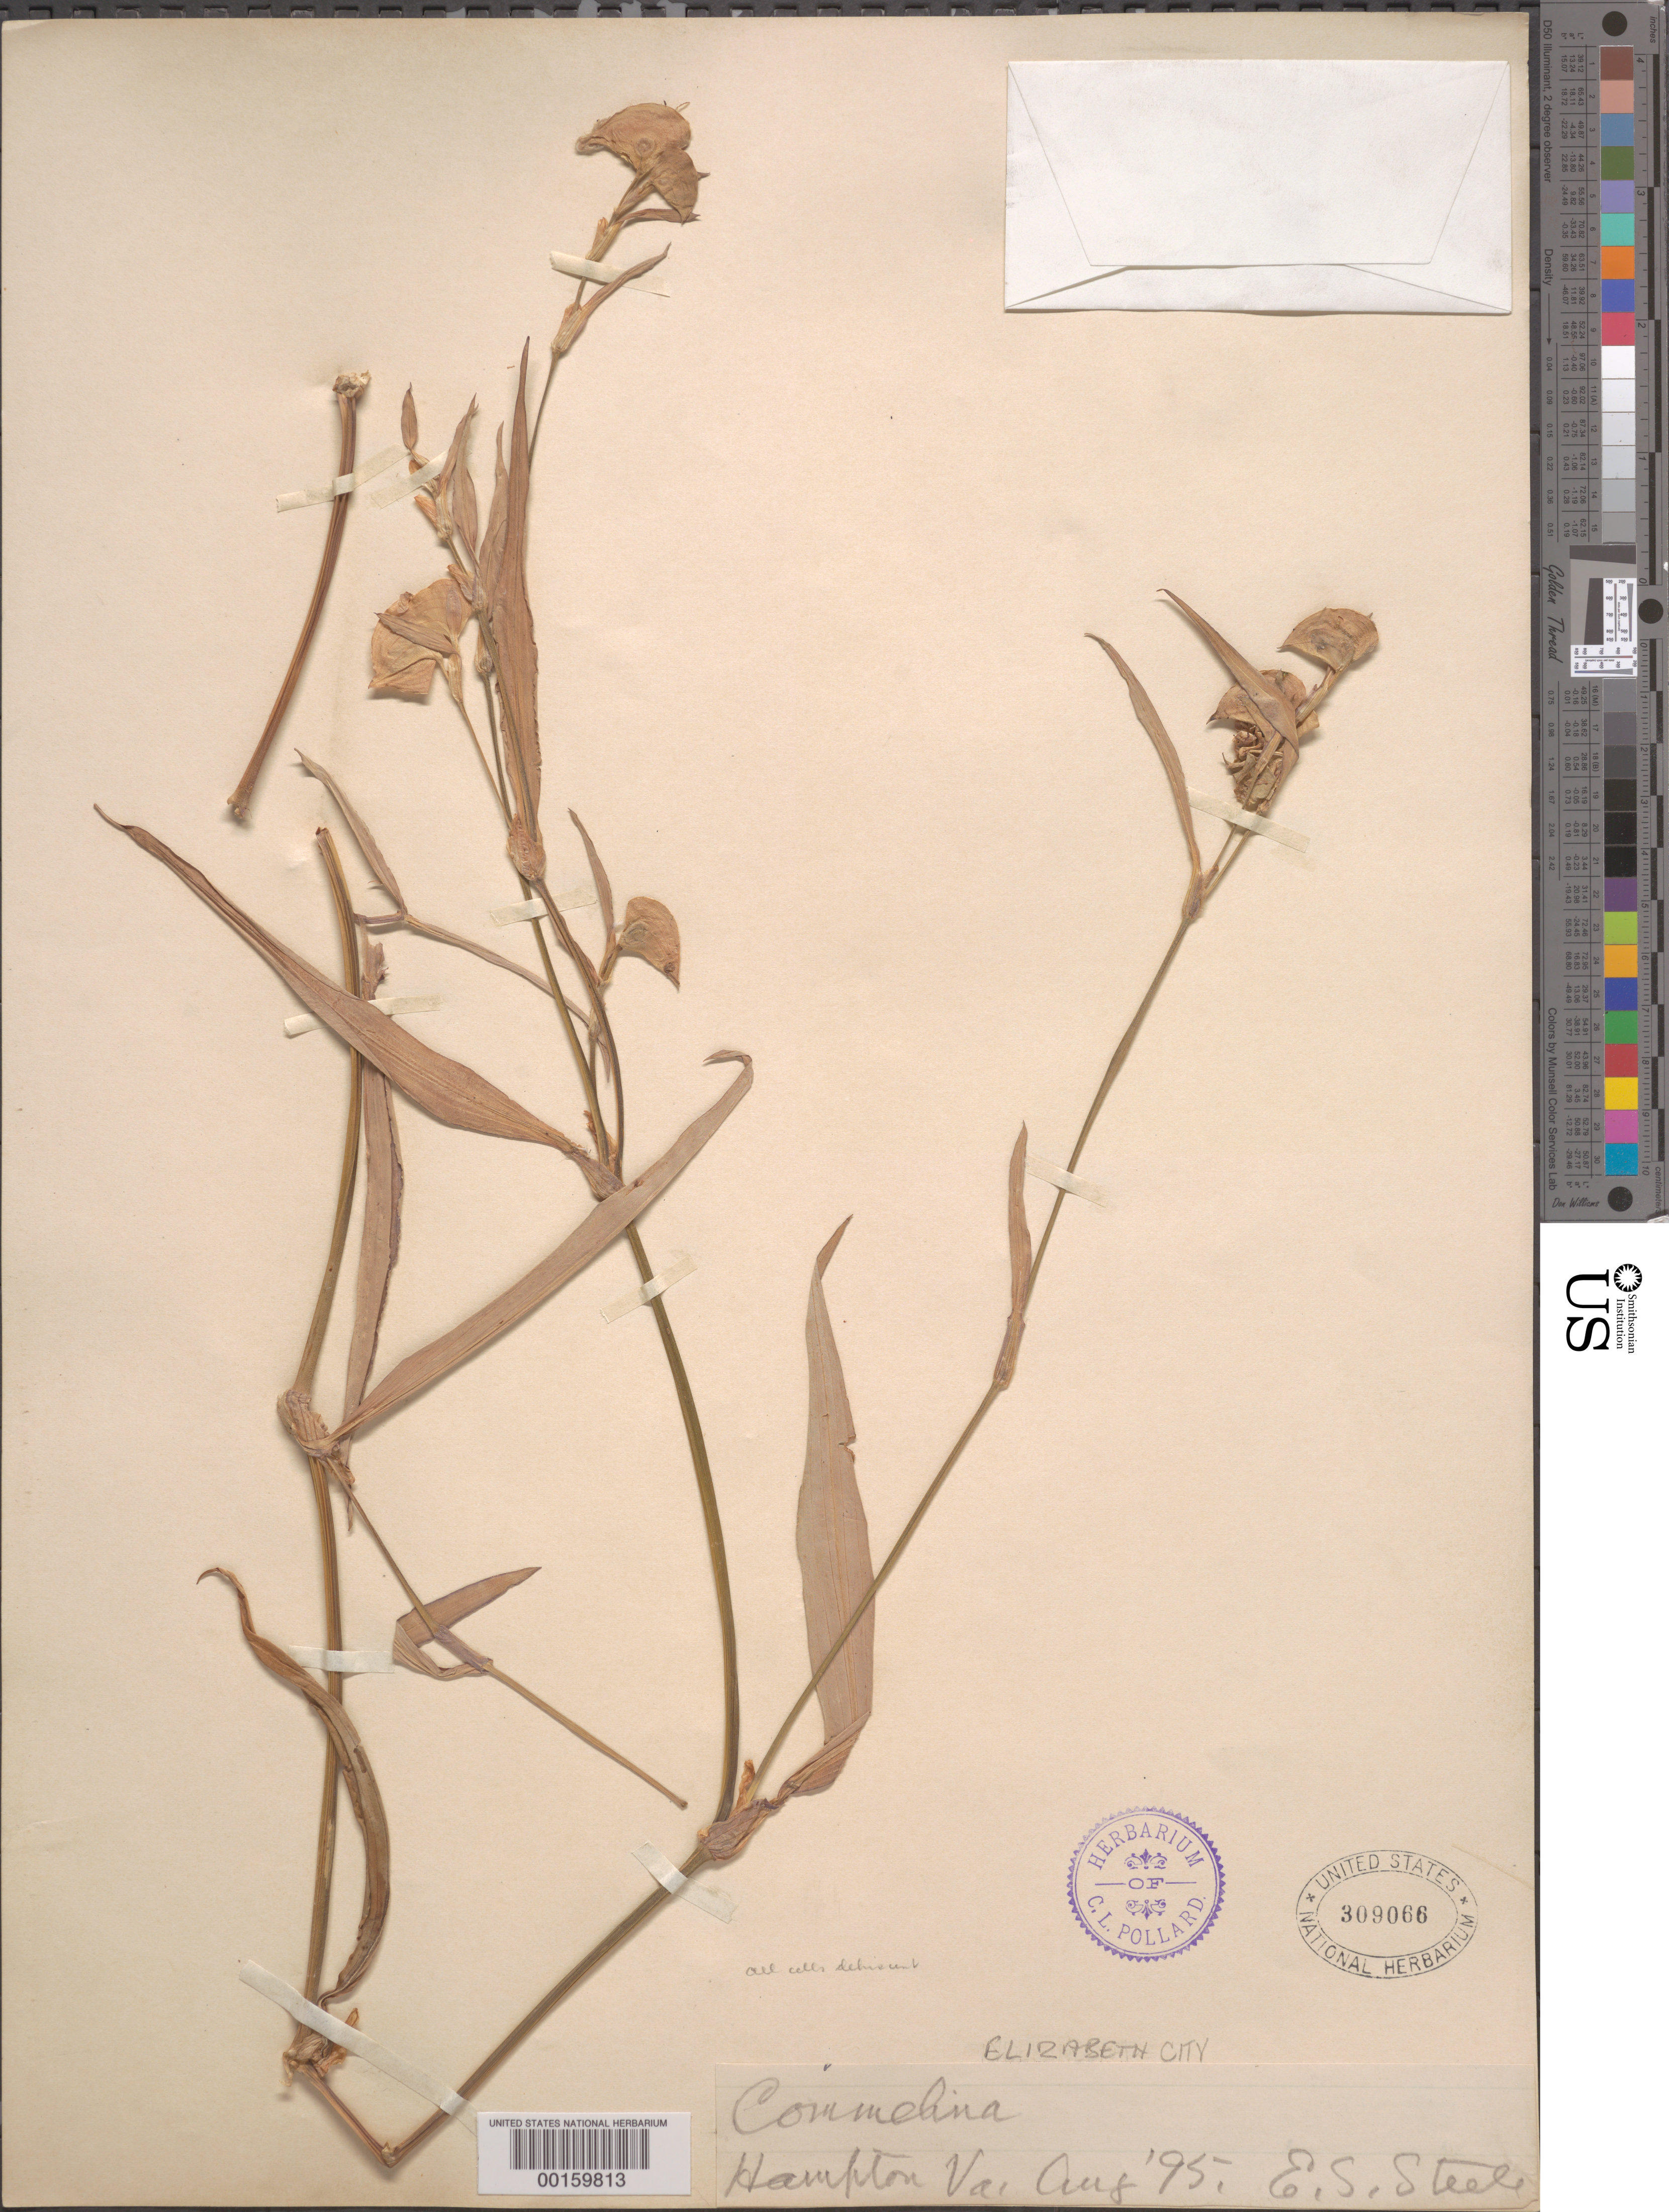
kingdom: Plantae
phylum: Tracheophyta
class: Liliopsida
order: Commelinales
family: Commelinaceae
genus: Commelina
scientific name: Commelina erecta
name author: L.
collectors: E. Steele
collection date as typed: Aug 1895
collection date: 1895-08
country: United States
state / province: Virginia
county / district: City of Hampton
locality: Hampton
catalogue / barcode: US 309066